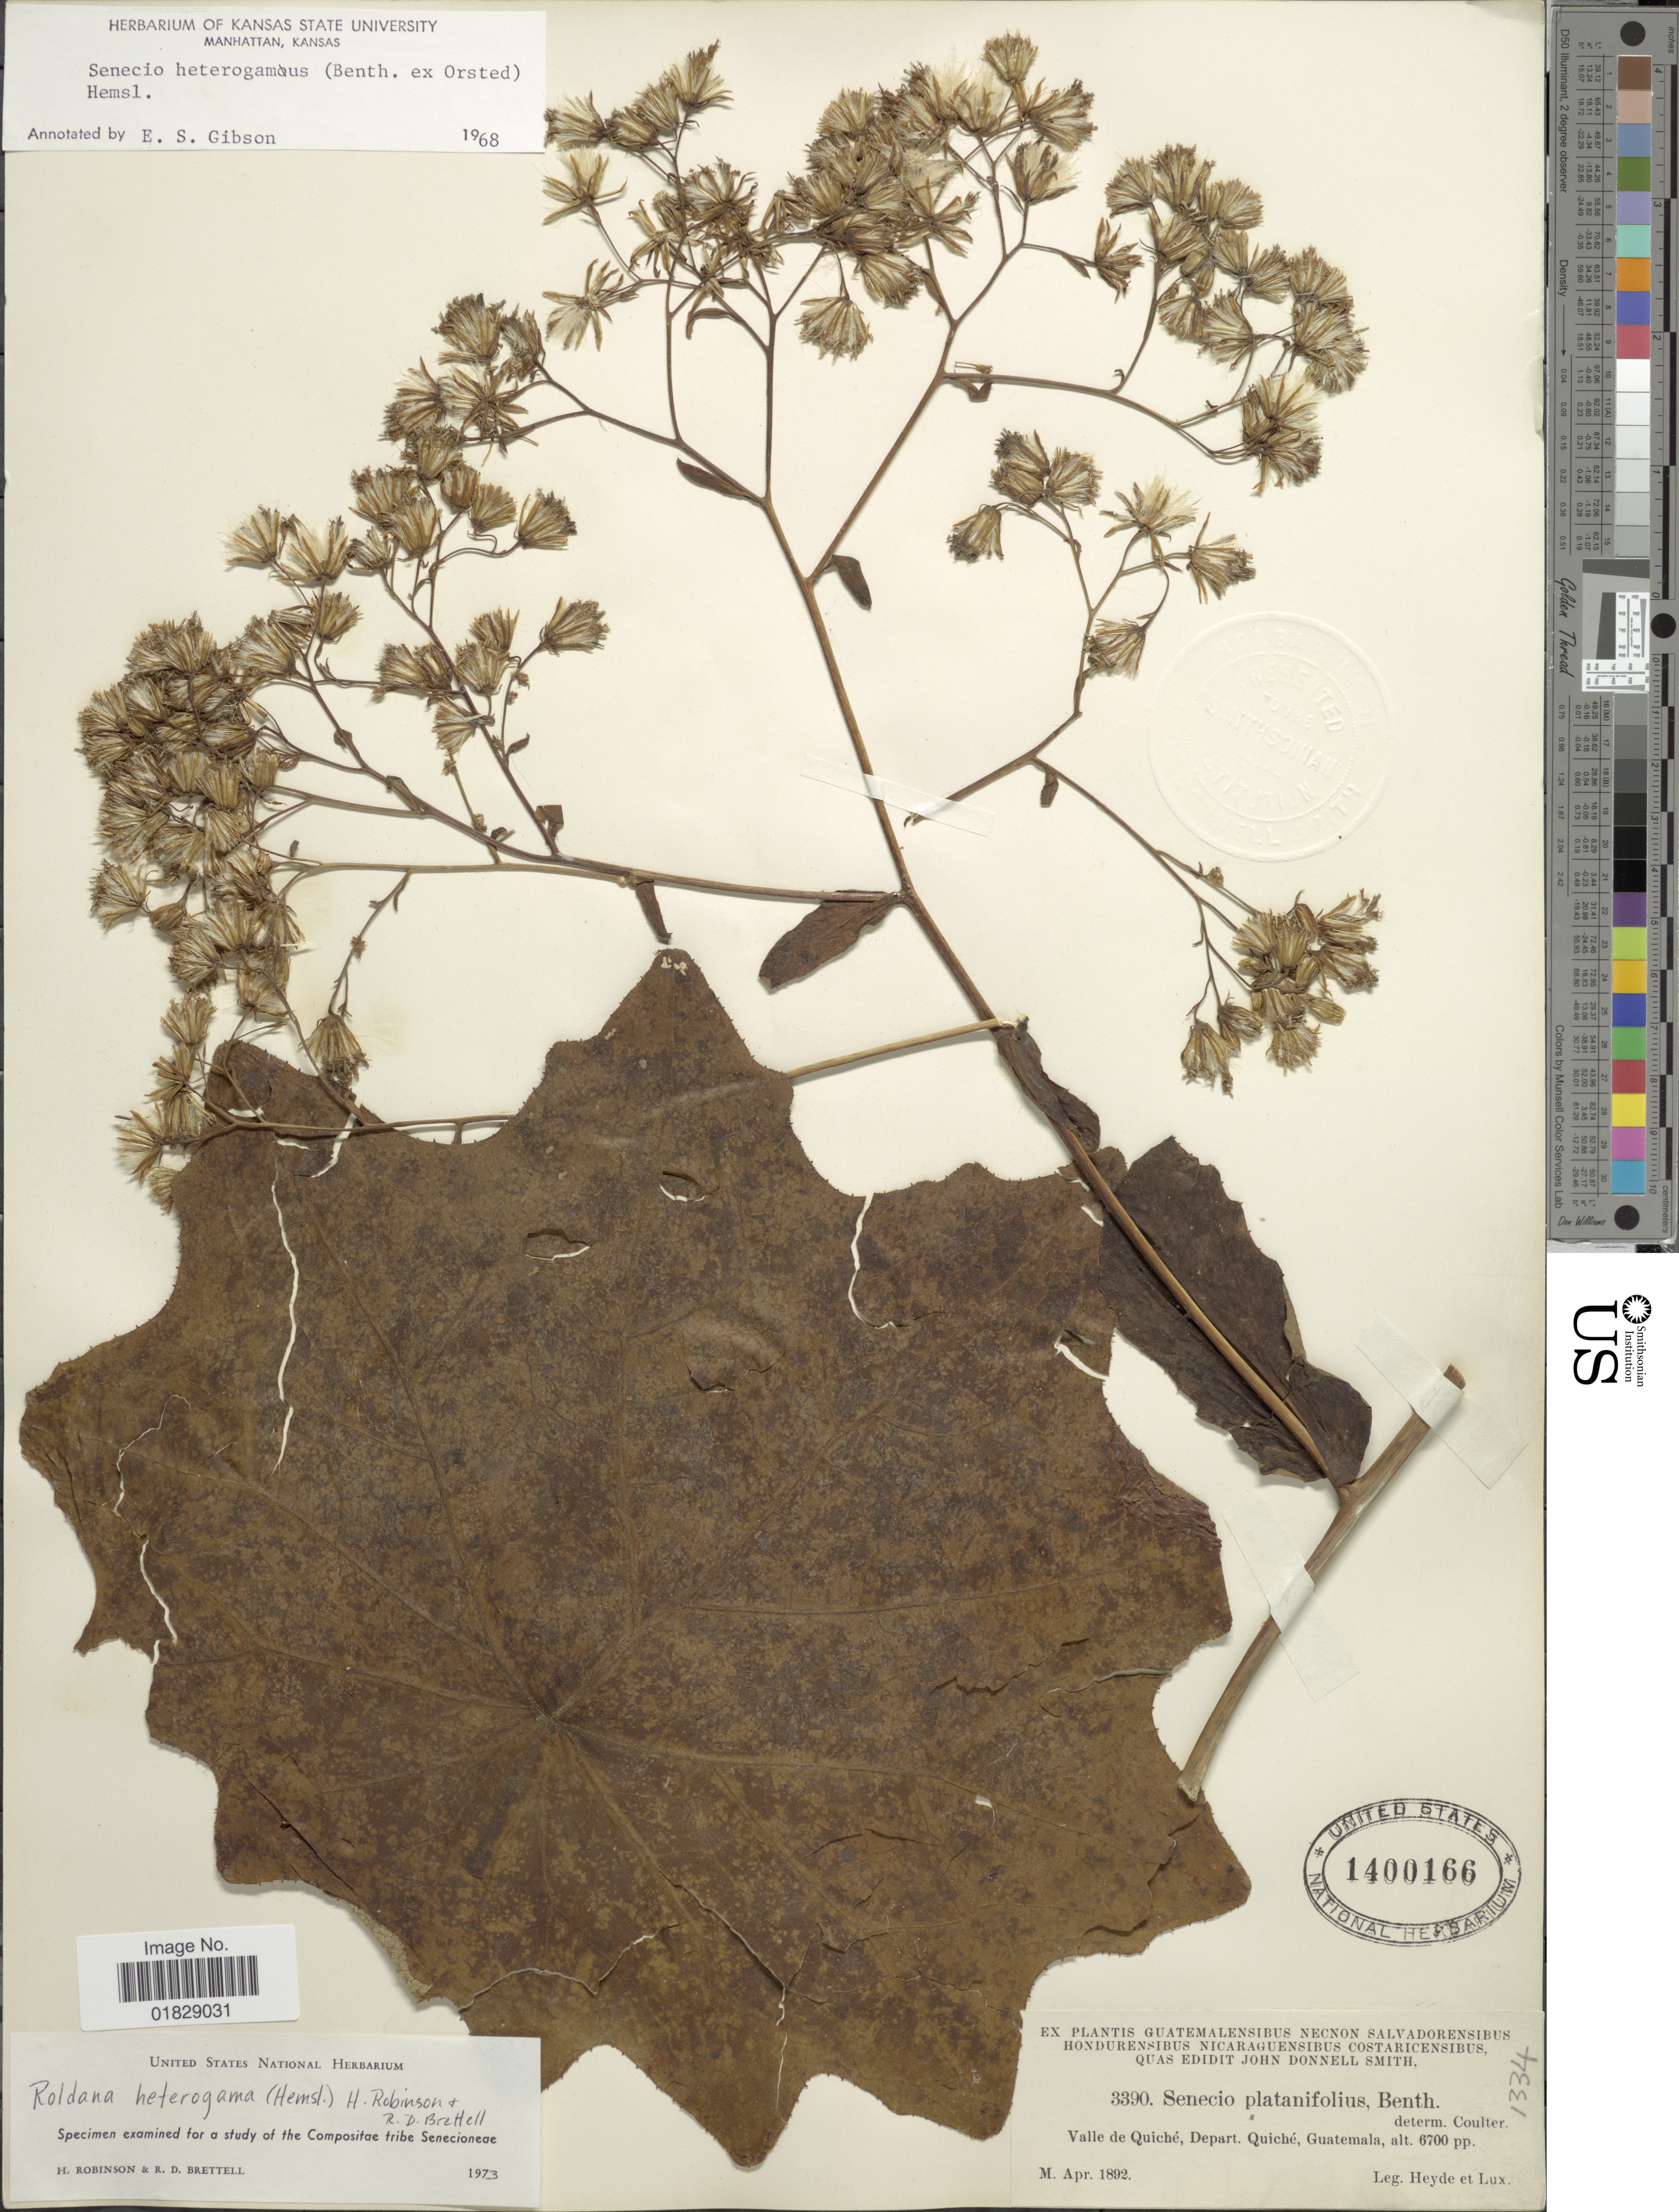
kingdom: Plantae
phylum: Tracheophyta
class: Magnoliopsida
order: Asterales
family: Asteraceae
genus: Roldana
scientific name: Roldana heterogama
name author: (Benth.) H. Rob. & Brettell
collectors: Heyde & Lux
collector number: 3390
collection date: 1892-04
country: Guatemala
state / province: El Quiché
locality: Valle de Quiché, Depart. Quiché, Guatemala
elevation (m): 2042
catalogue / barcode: US 1400166